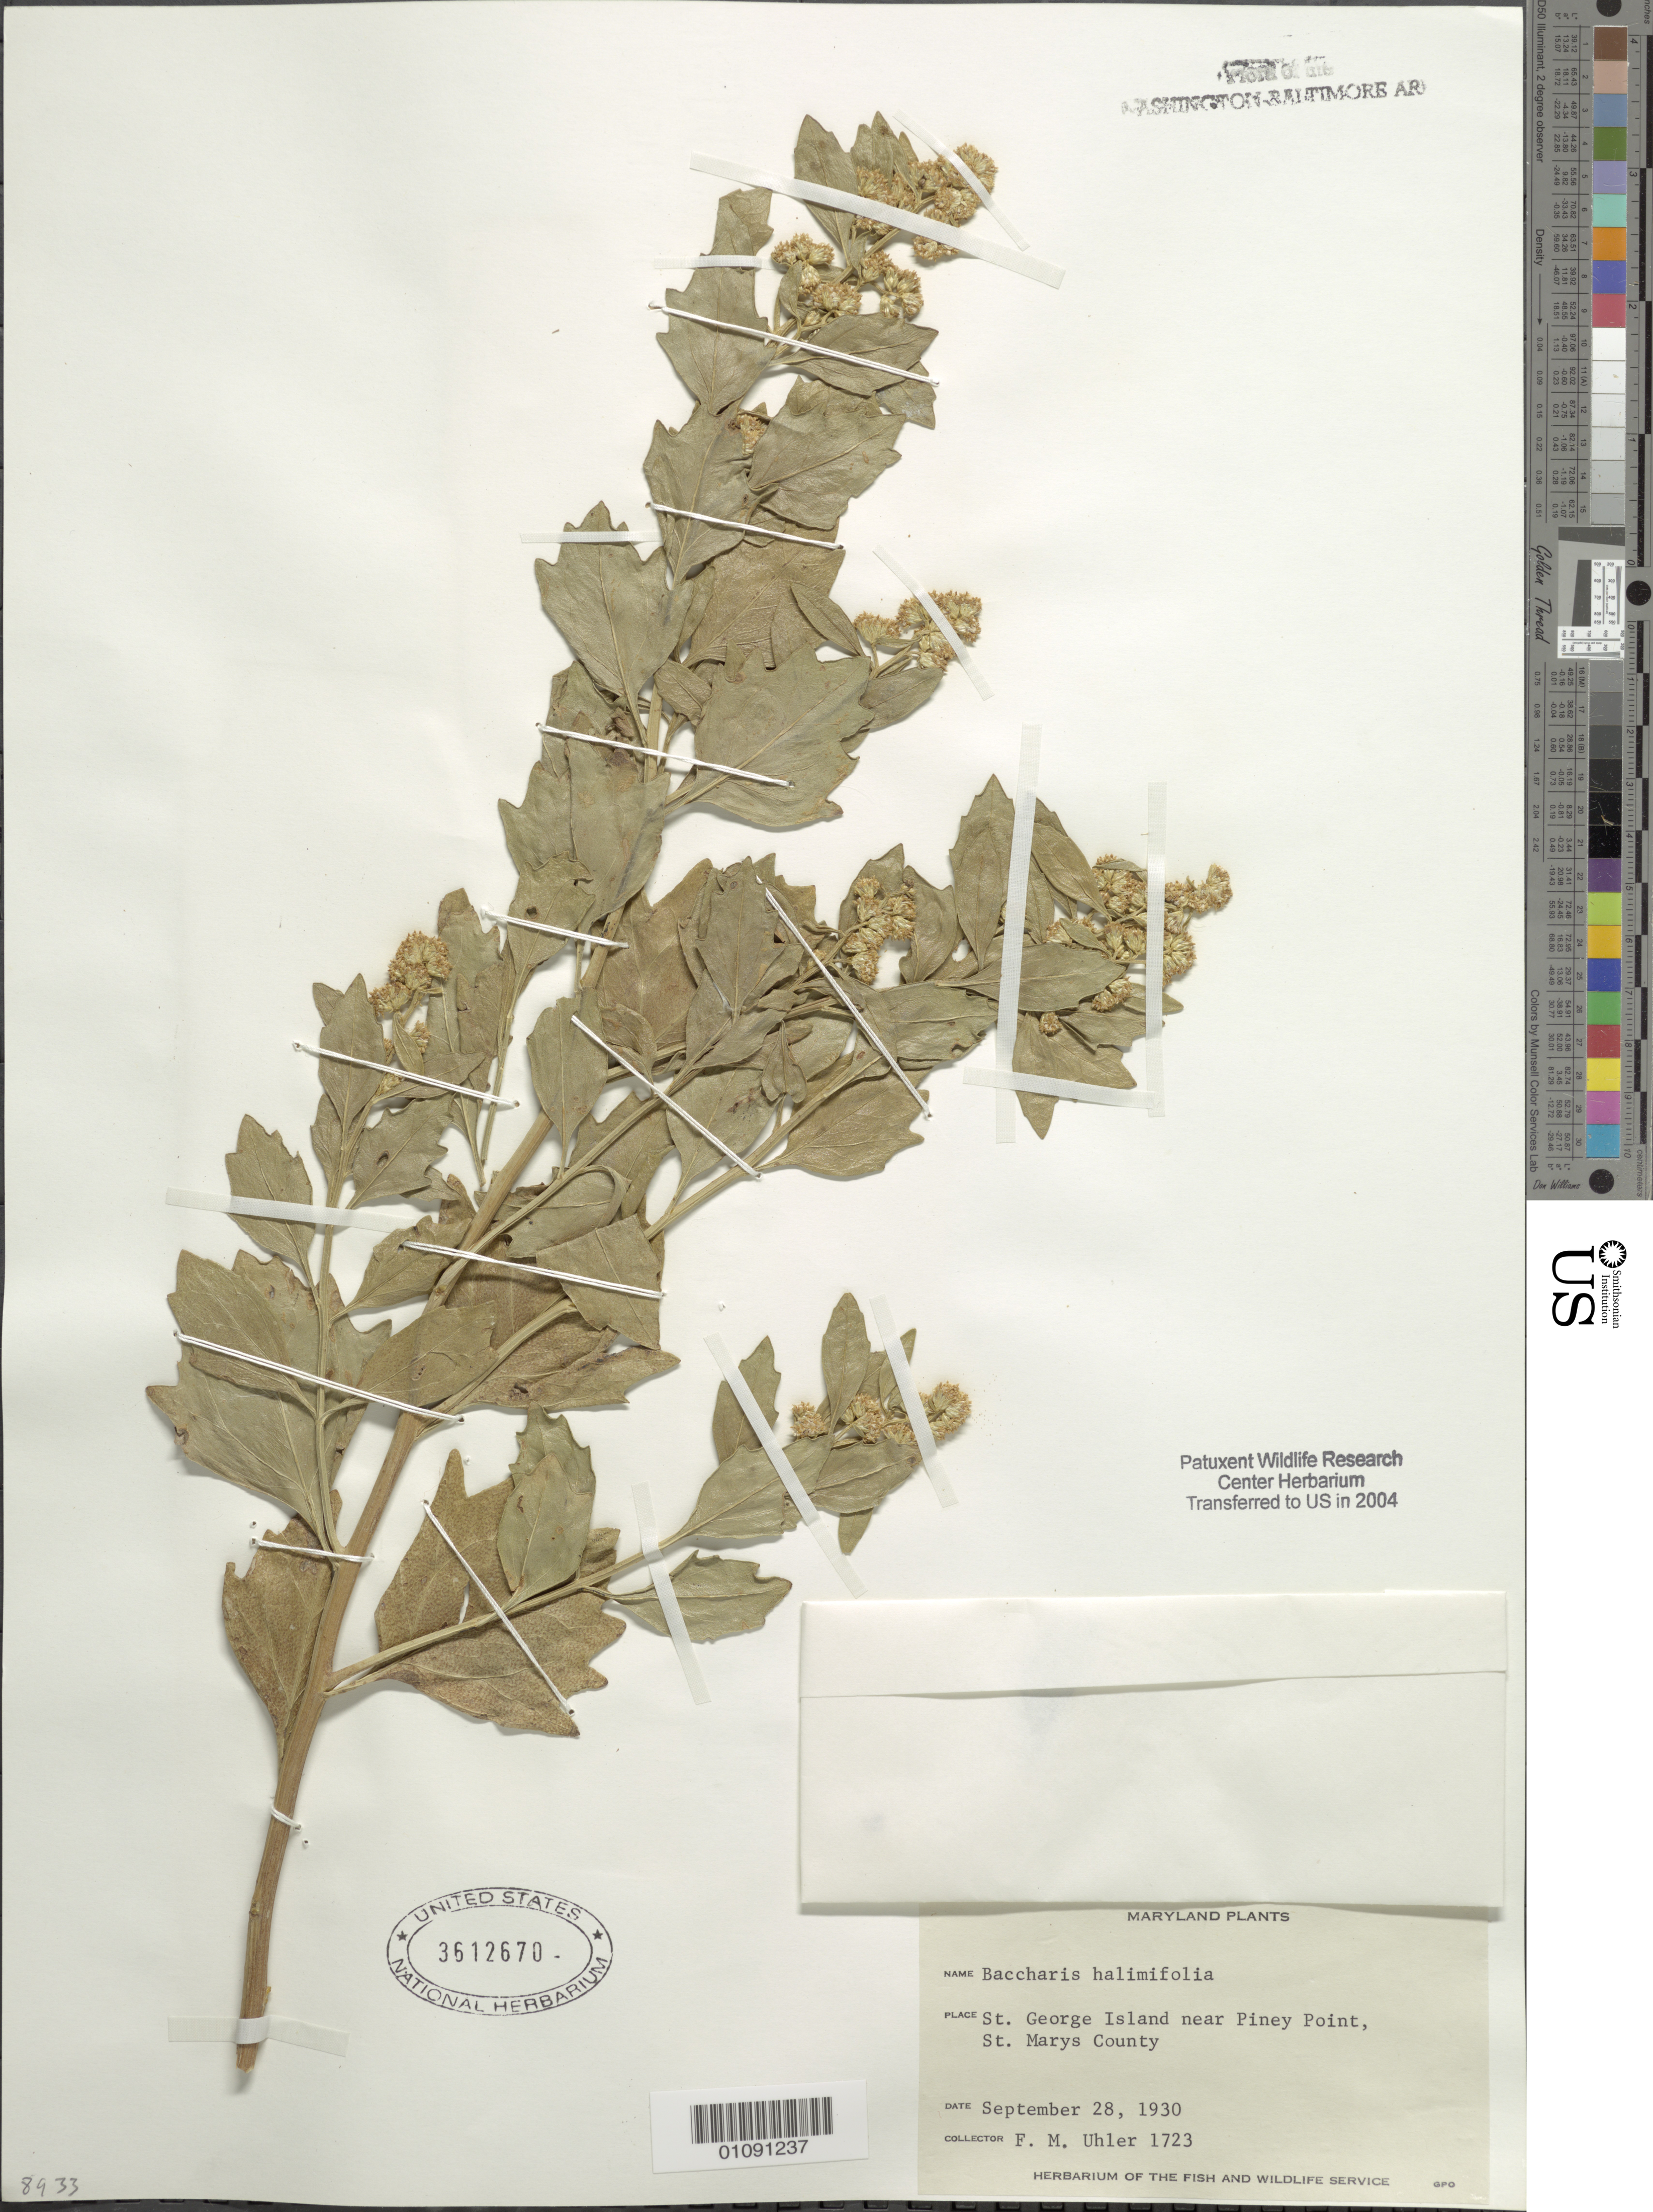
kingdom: Plantae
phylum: Tracheophyta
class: Magnoliopsida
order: Asterales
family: Asteraceae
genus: Baccharis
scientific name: Baccharis halimifolia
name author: L.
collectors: F. M. Uhler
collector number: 1723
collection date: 1930-09-28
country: United States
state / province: Maryland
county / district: St. Mary's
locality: St. George Island, near Piney Pt.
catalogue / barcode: US 3612670